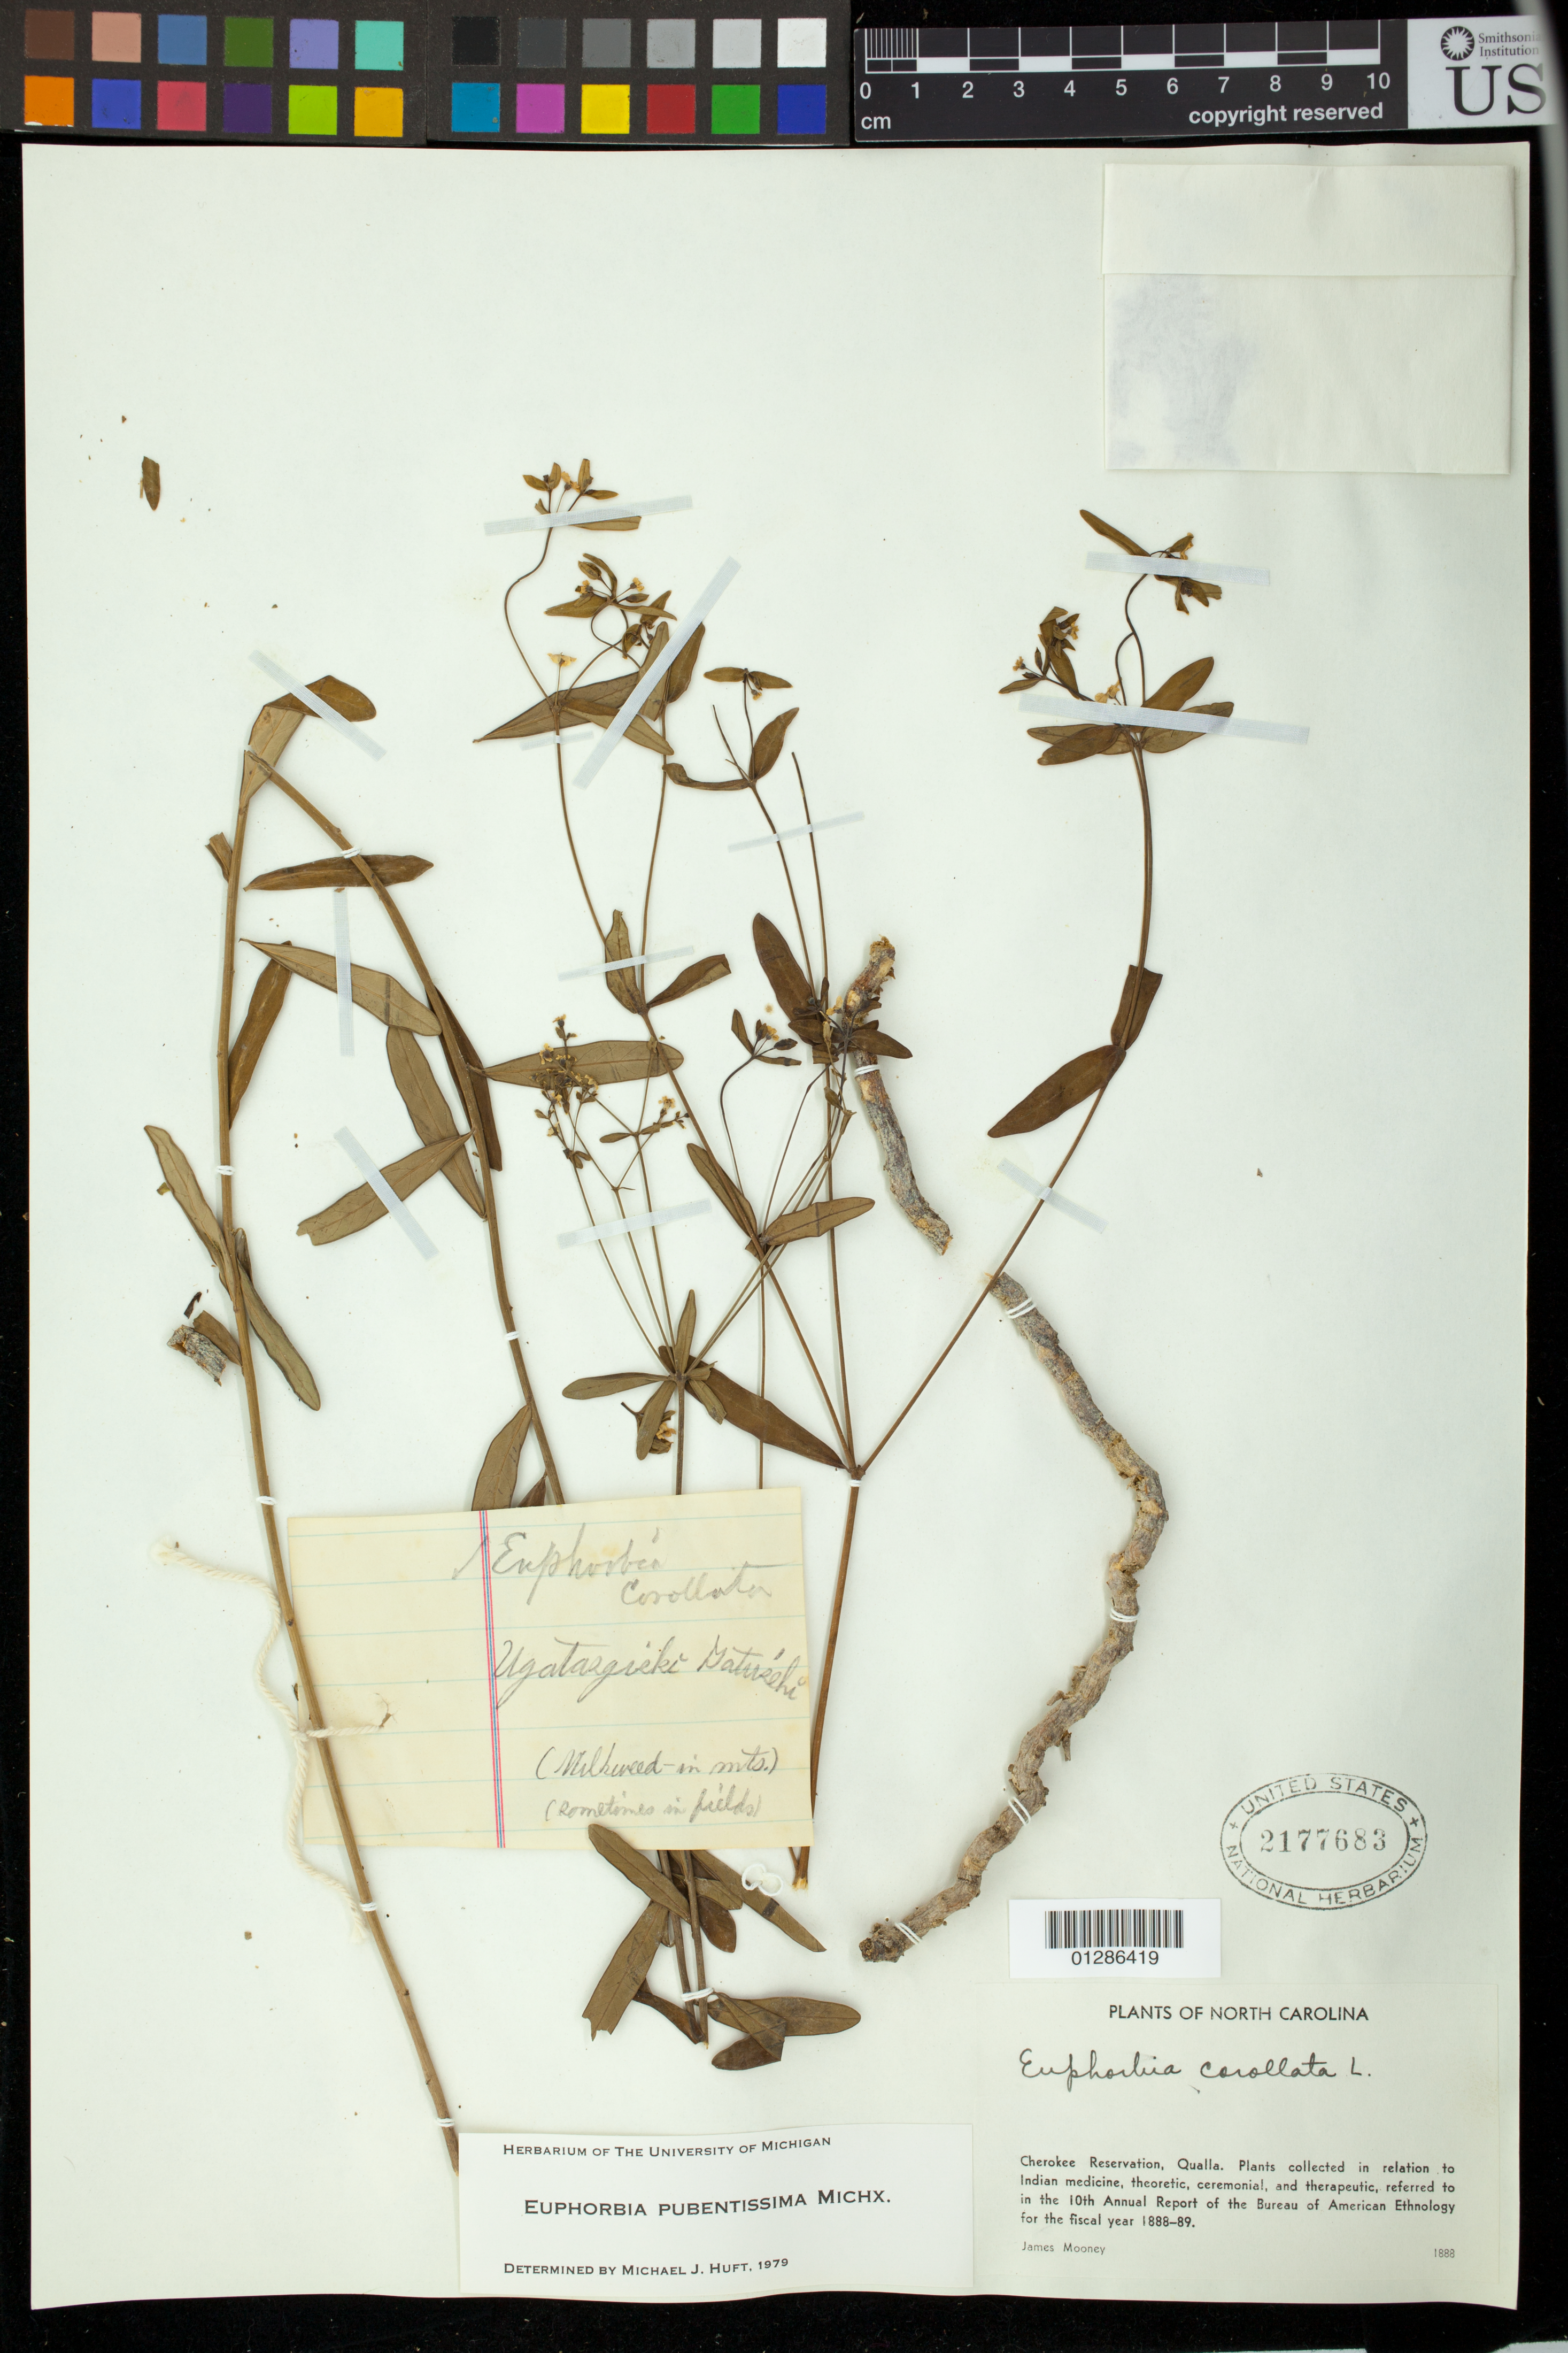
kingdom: Plantae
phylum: Tracheophyta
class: Magnoliopsida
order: Malpighiales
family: Euphorbiaceae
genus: Euphorbia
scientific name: Euphorbia pubentissima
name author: Michx.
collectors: J. Mooney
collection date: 1888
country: United States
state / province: North Carolina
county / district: Jackson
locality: Cherokee Reservation, Qualla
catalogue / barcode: US 2177683